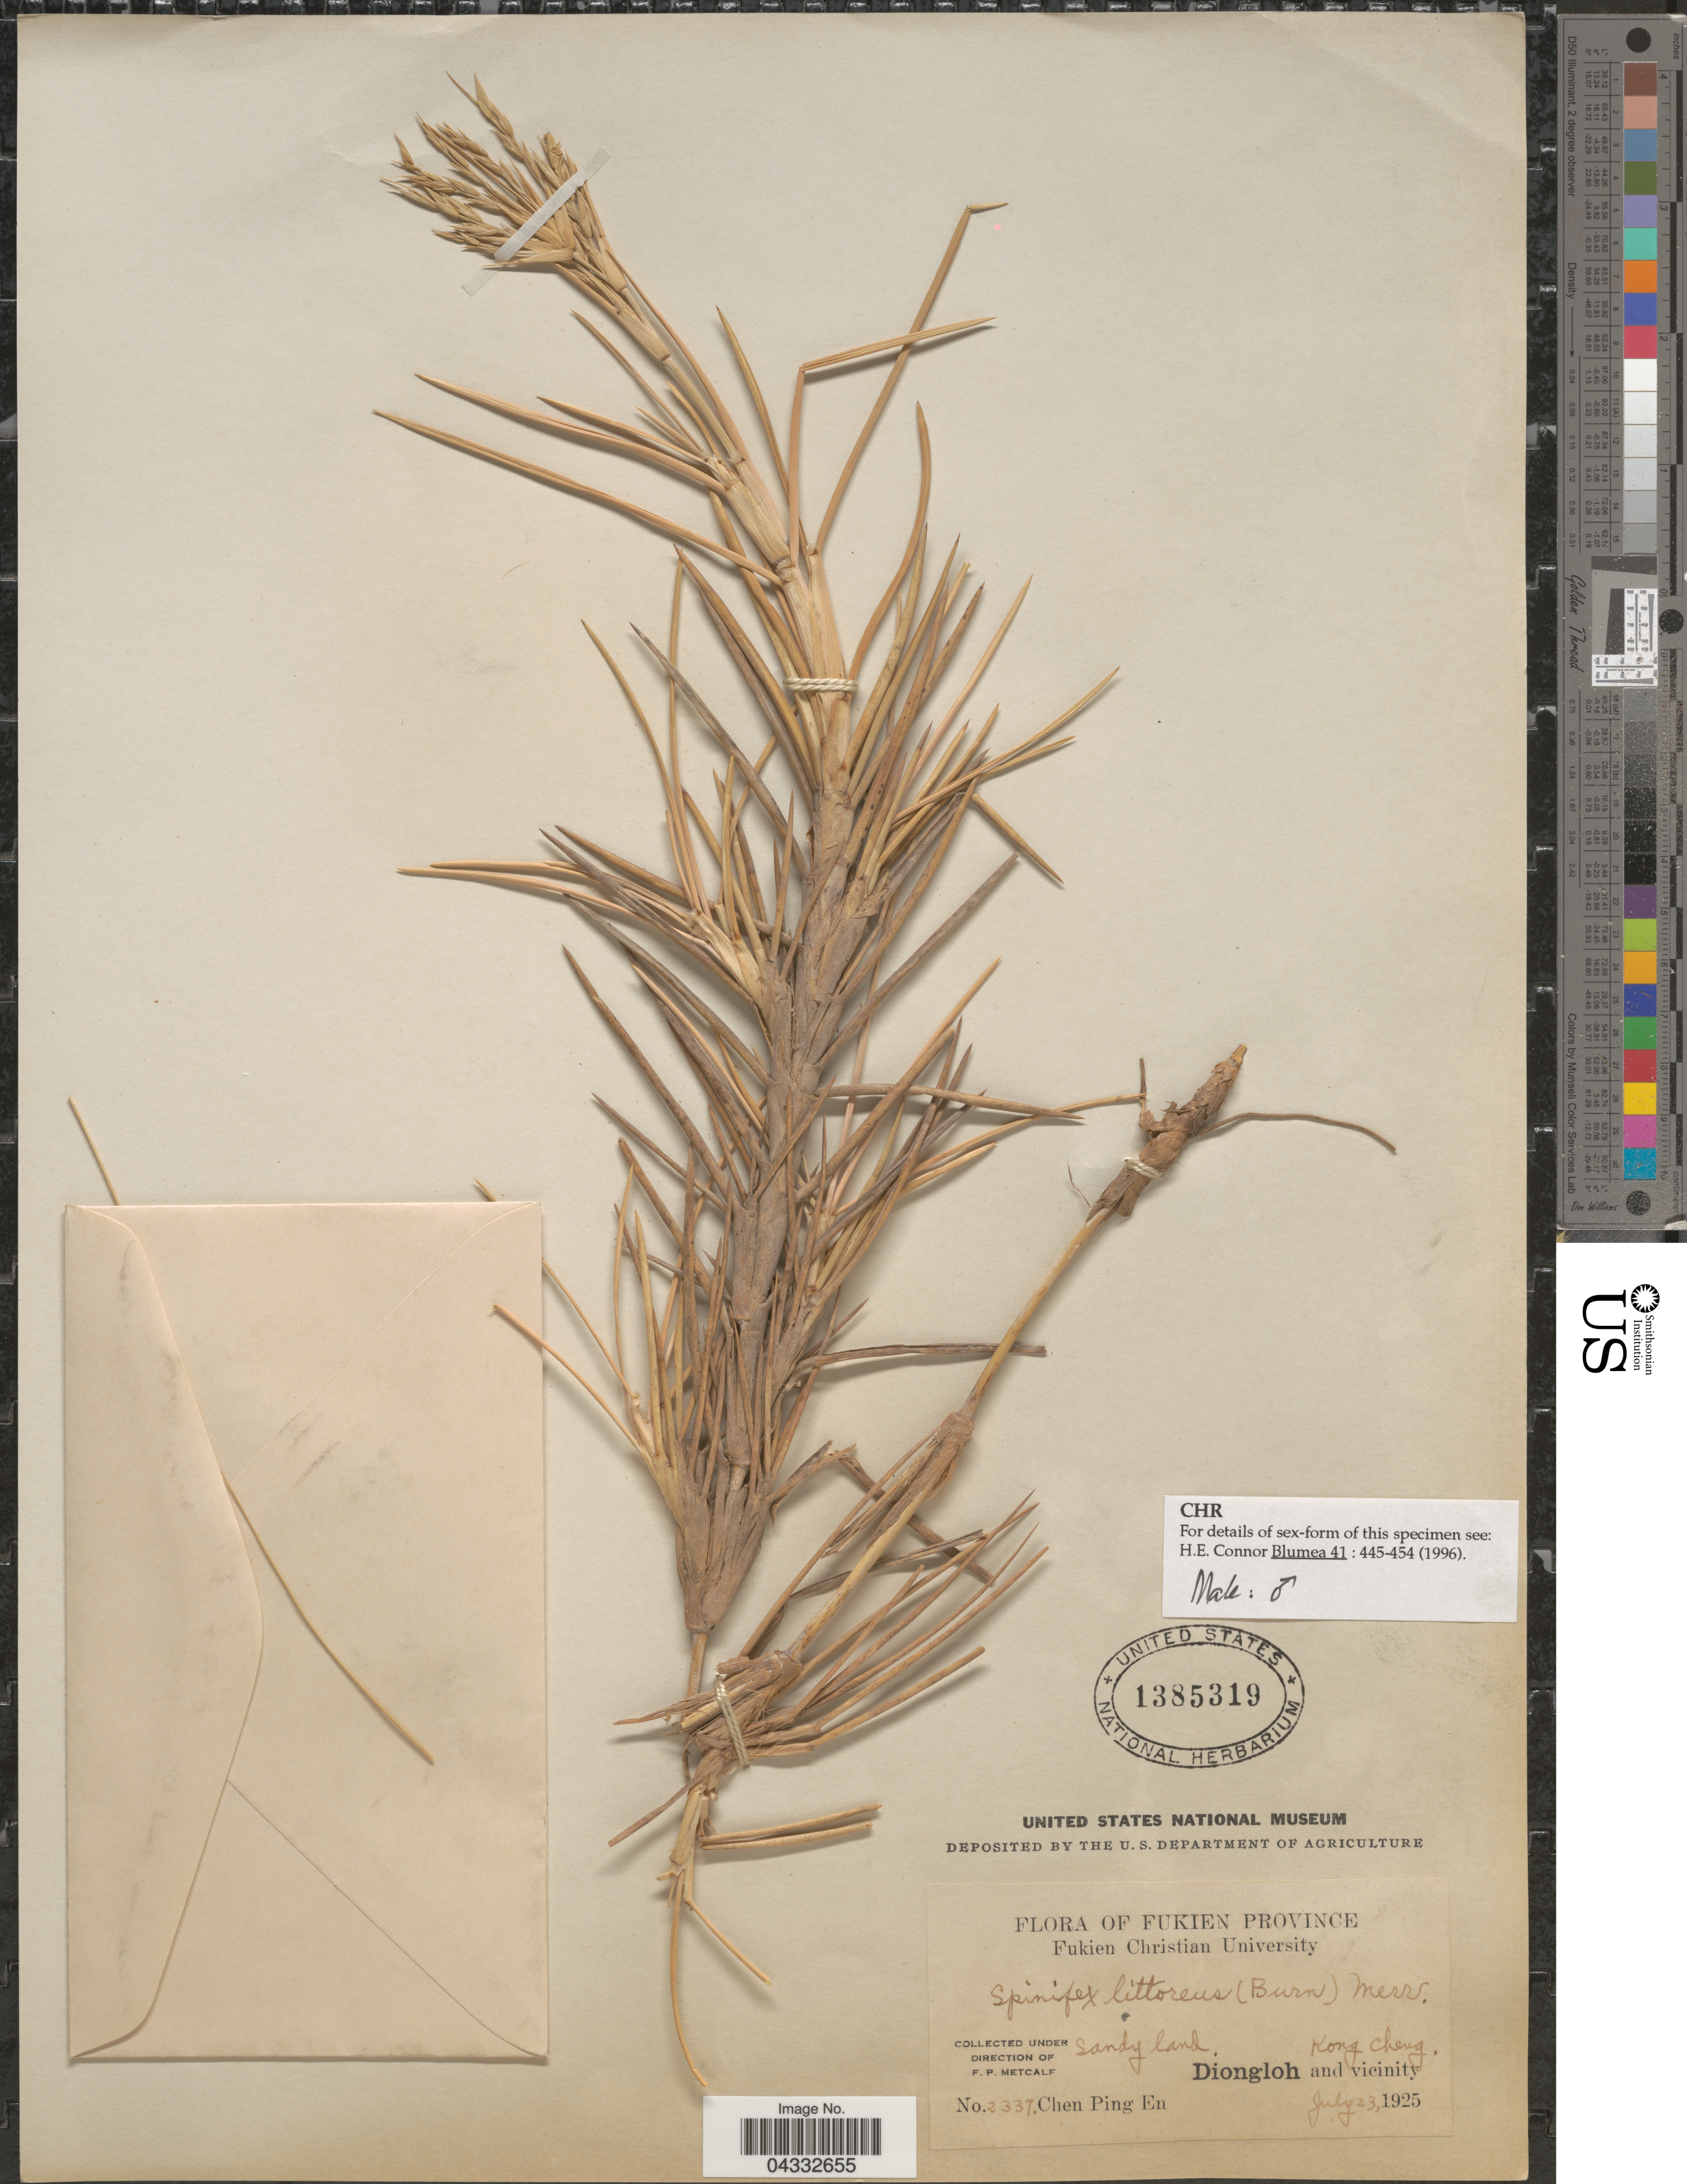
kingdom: Plantae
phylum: Tracheophyta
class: Liliopsida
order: Poales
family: Poaceae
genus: Spinifex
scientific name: Spinifex littoreus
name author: (Burm. f.) Merr.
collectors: C. Ping En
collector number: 2337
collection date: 1925-07-23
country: China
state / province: Fujian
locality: Fukien Province. Kong Cheng. Diongloh and vicinity.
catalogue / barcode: US 1385319